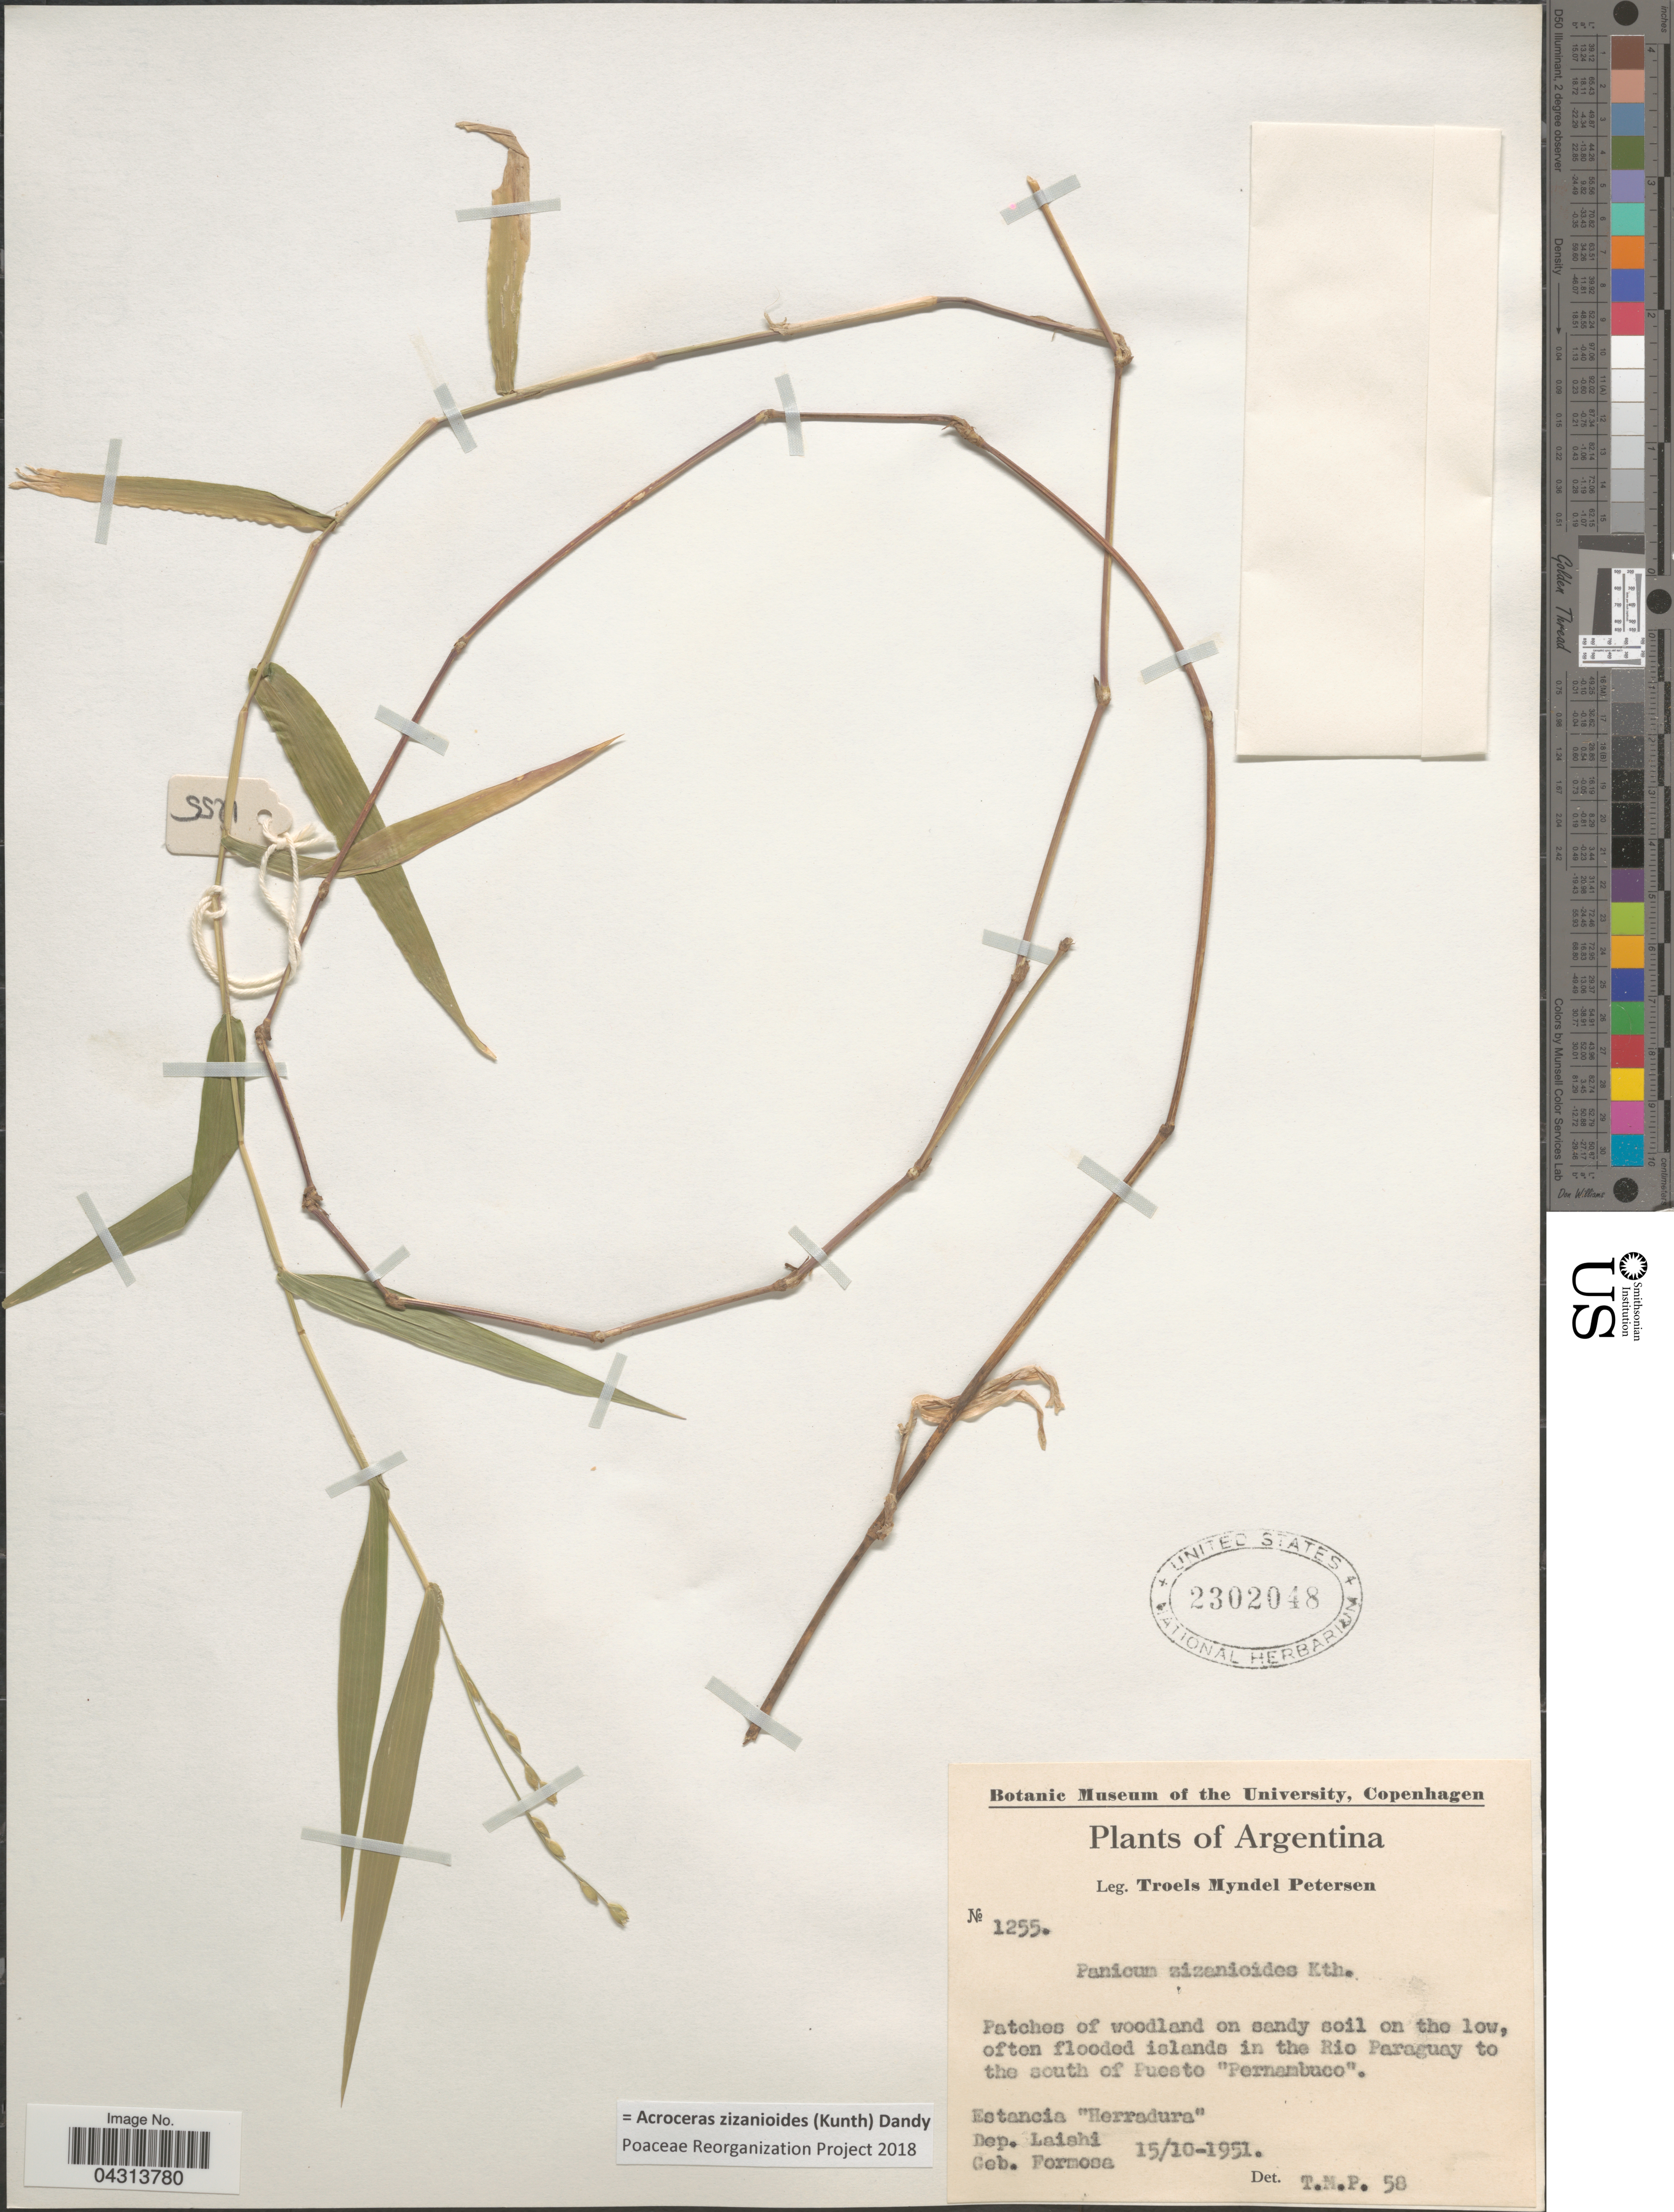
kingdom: Plantae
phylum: Tracheophyta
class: Liliopsida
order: Poales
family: Poaceae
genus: Acroceras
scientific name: Acroceras zizanioides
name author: (Kunth) Dandy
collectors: T. M. Petersen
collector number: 1255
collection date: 1951-10-15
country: Argentina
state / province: Formosa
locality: Patches of woodland on sandy soil on the low, often flooded islands in the Rio Paraguay to the south of Puesto "Pernambuco". Estancia "Herradura". Dep. Laishi. Geb. Formosa.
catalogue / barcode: US 2302048